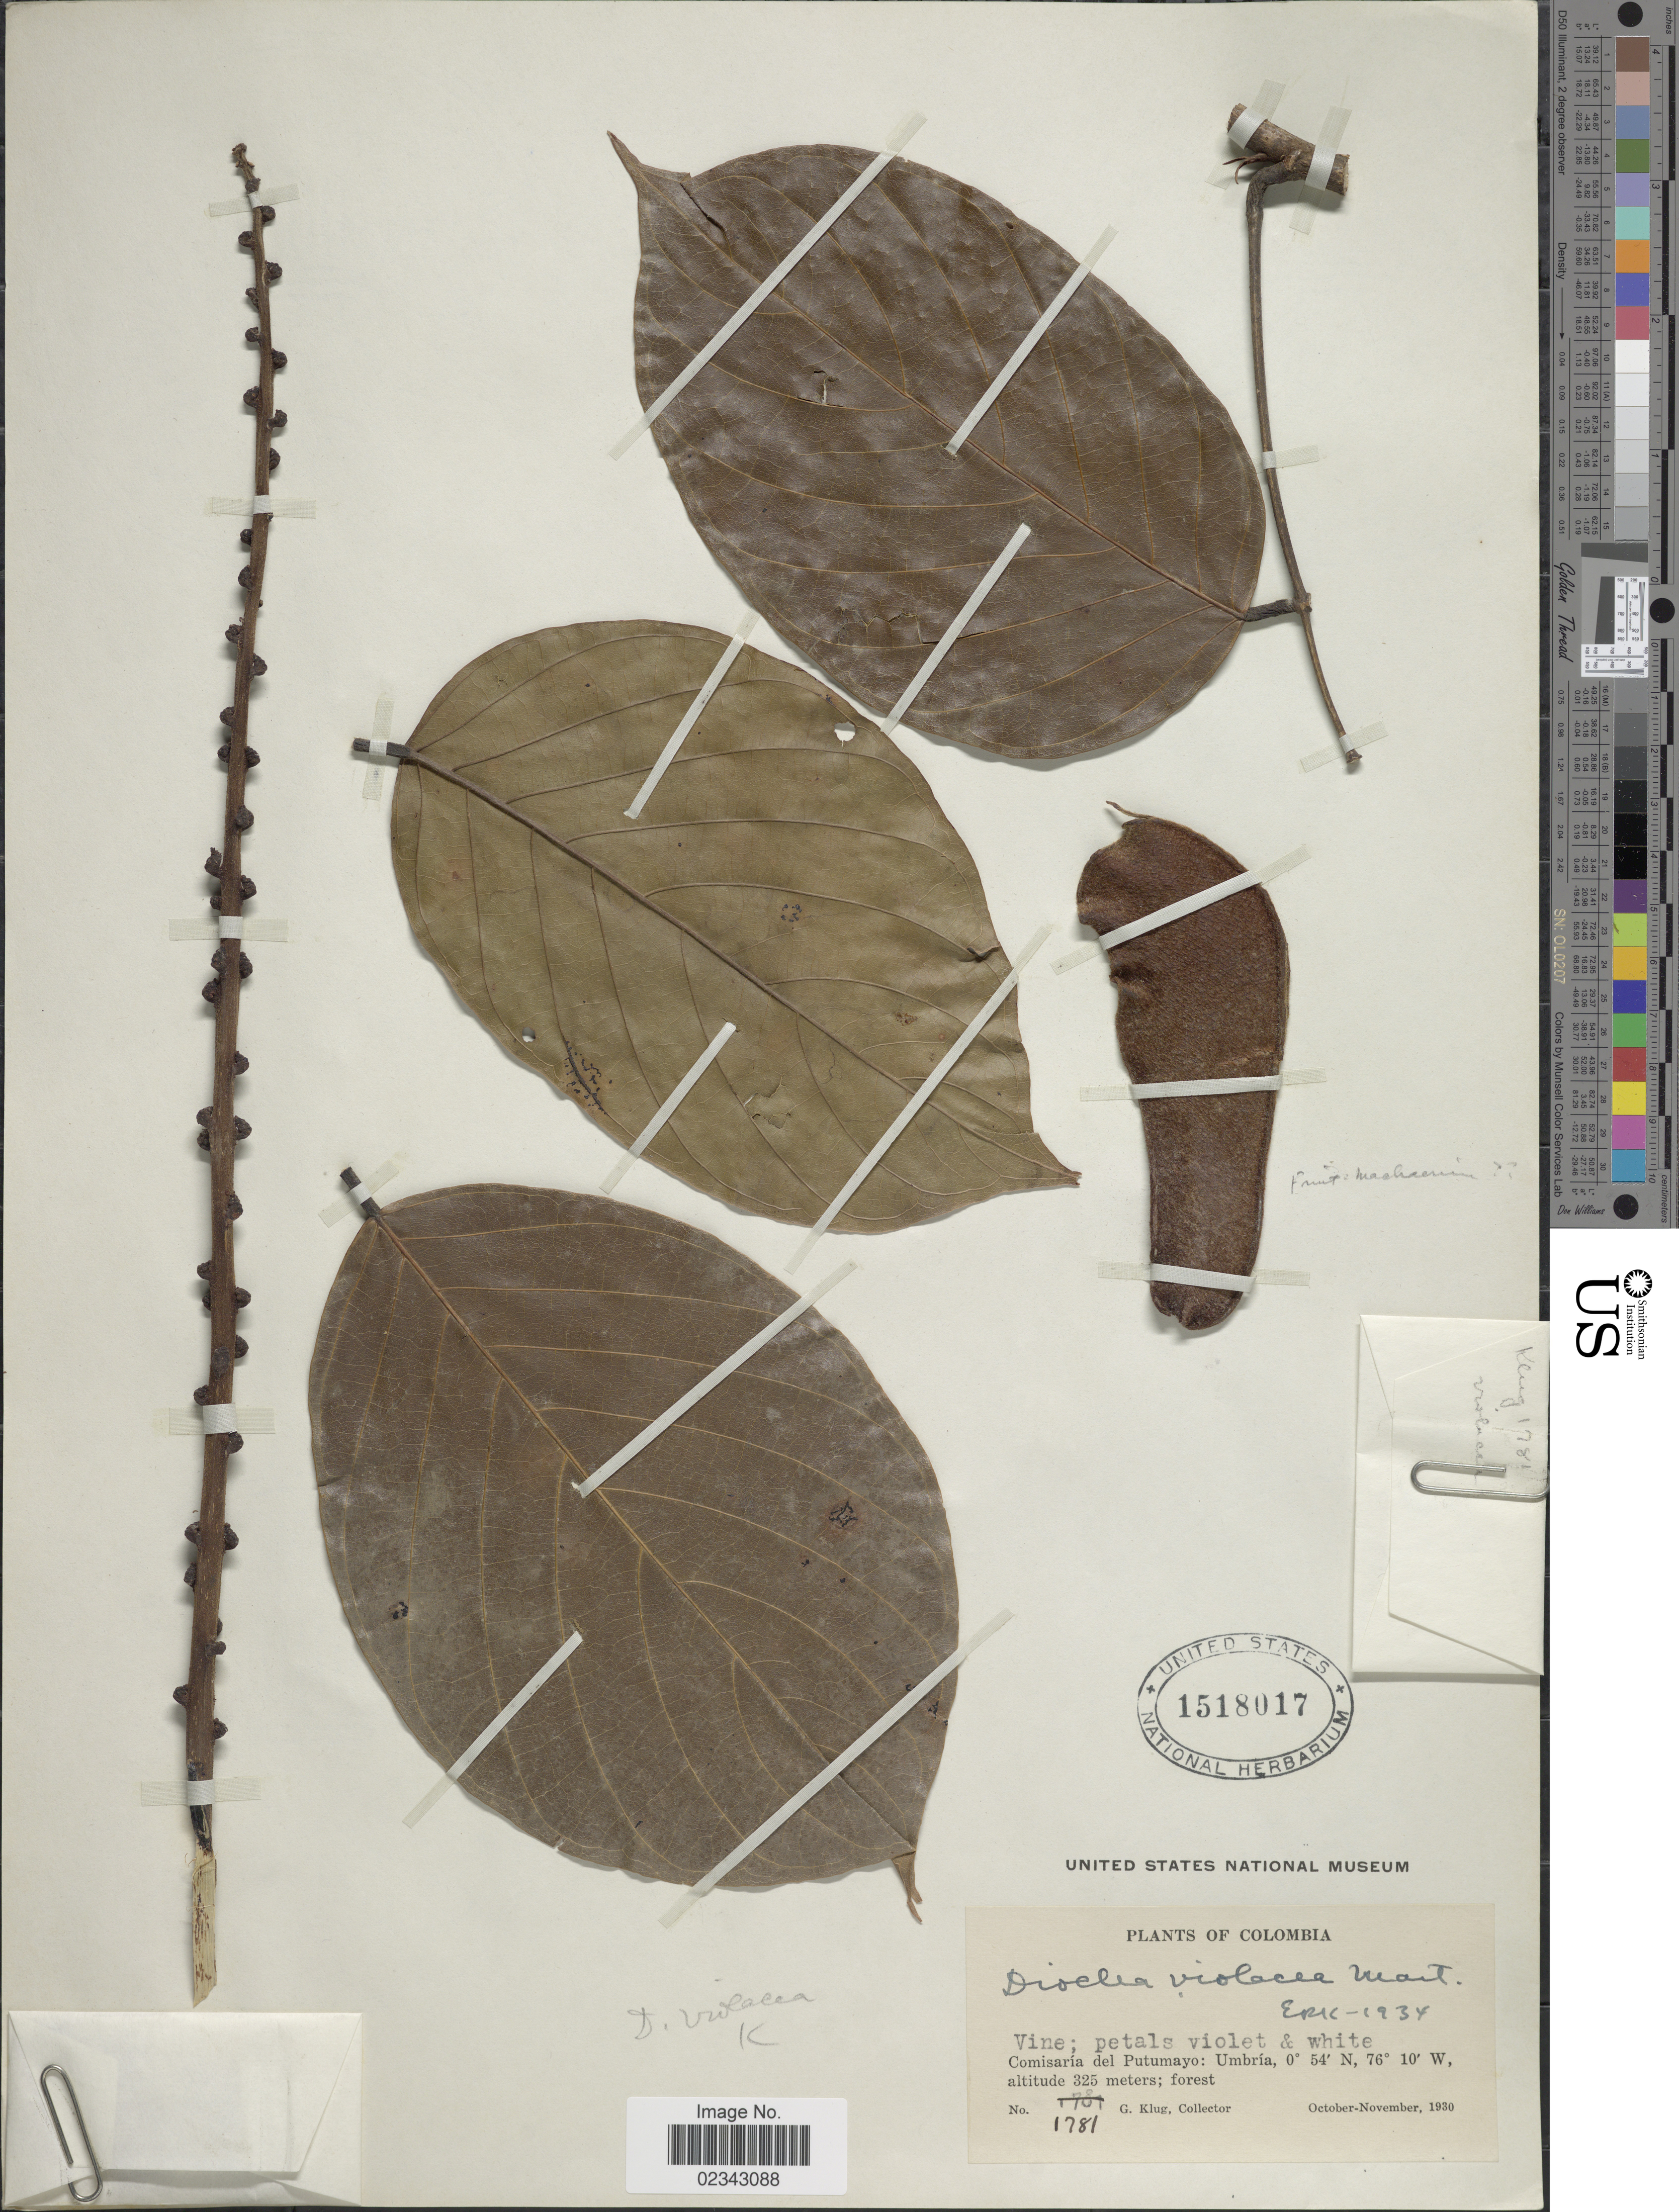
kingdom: Plantae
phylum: Tracheophyta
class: Magnoliopsida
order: Fabales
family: Fabaceae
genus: Macropsychanthus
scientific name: Macropsychanthus violaceus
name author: (Mart. ex Benth.) L.P. Queiroz & Snak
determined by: Strong, Mark T., (BOT), Smithsonian Institution - National Museum of Natural History (UNITED STATES)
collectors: G. Klug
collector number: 1781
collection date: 1930-10/1930-11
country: Colombia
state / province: Putumayo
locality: Comisaría del Putumayo: Umbría; forest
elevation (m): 325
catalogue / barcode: US 1518017